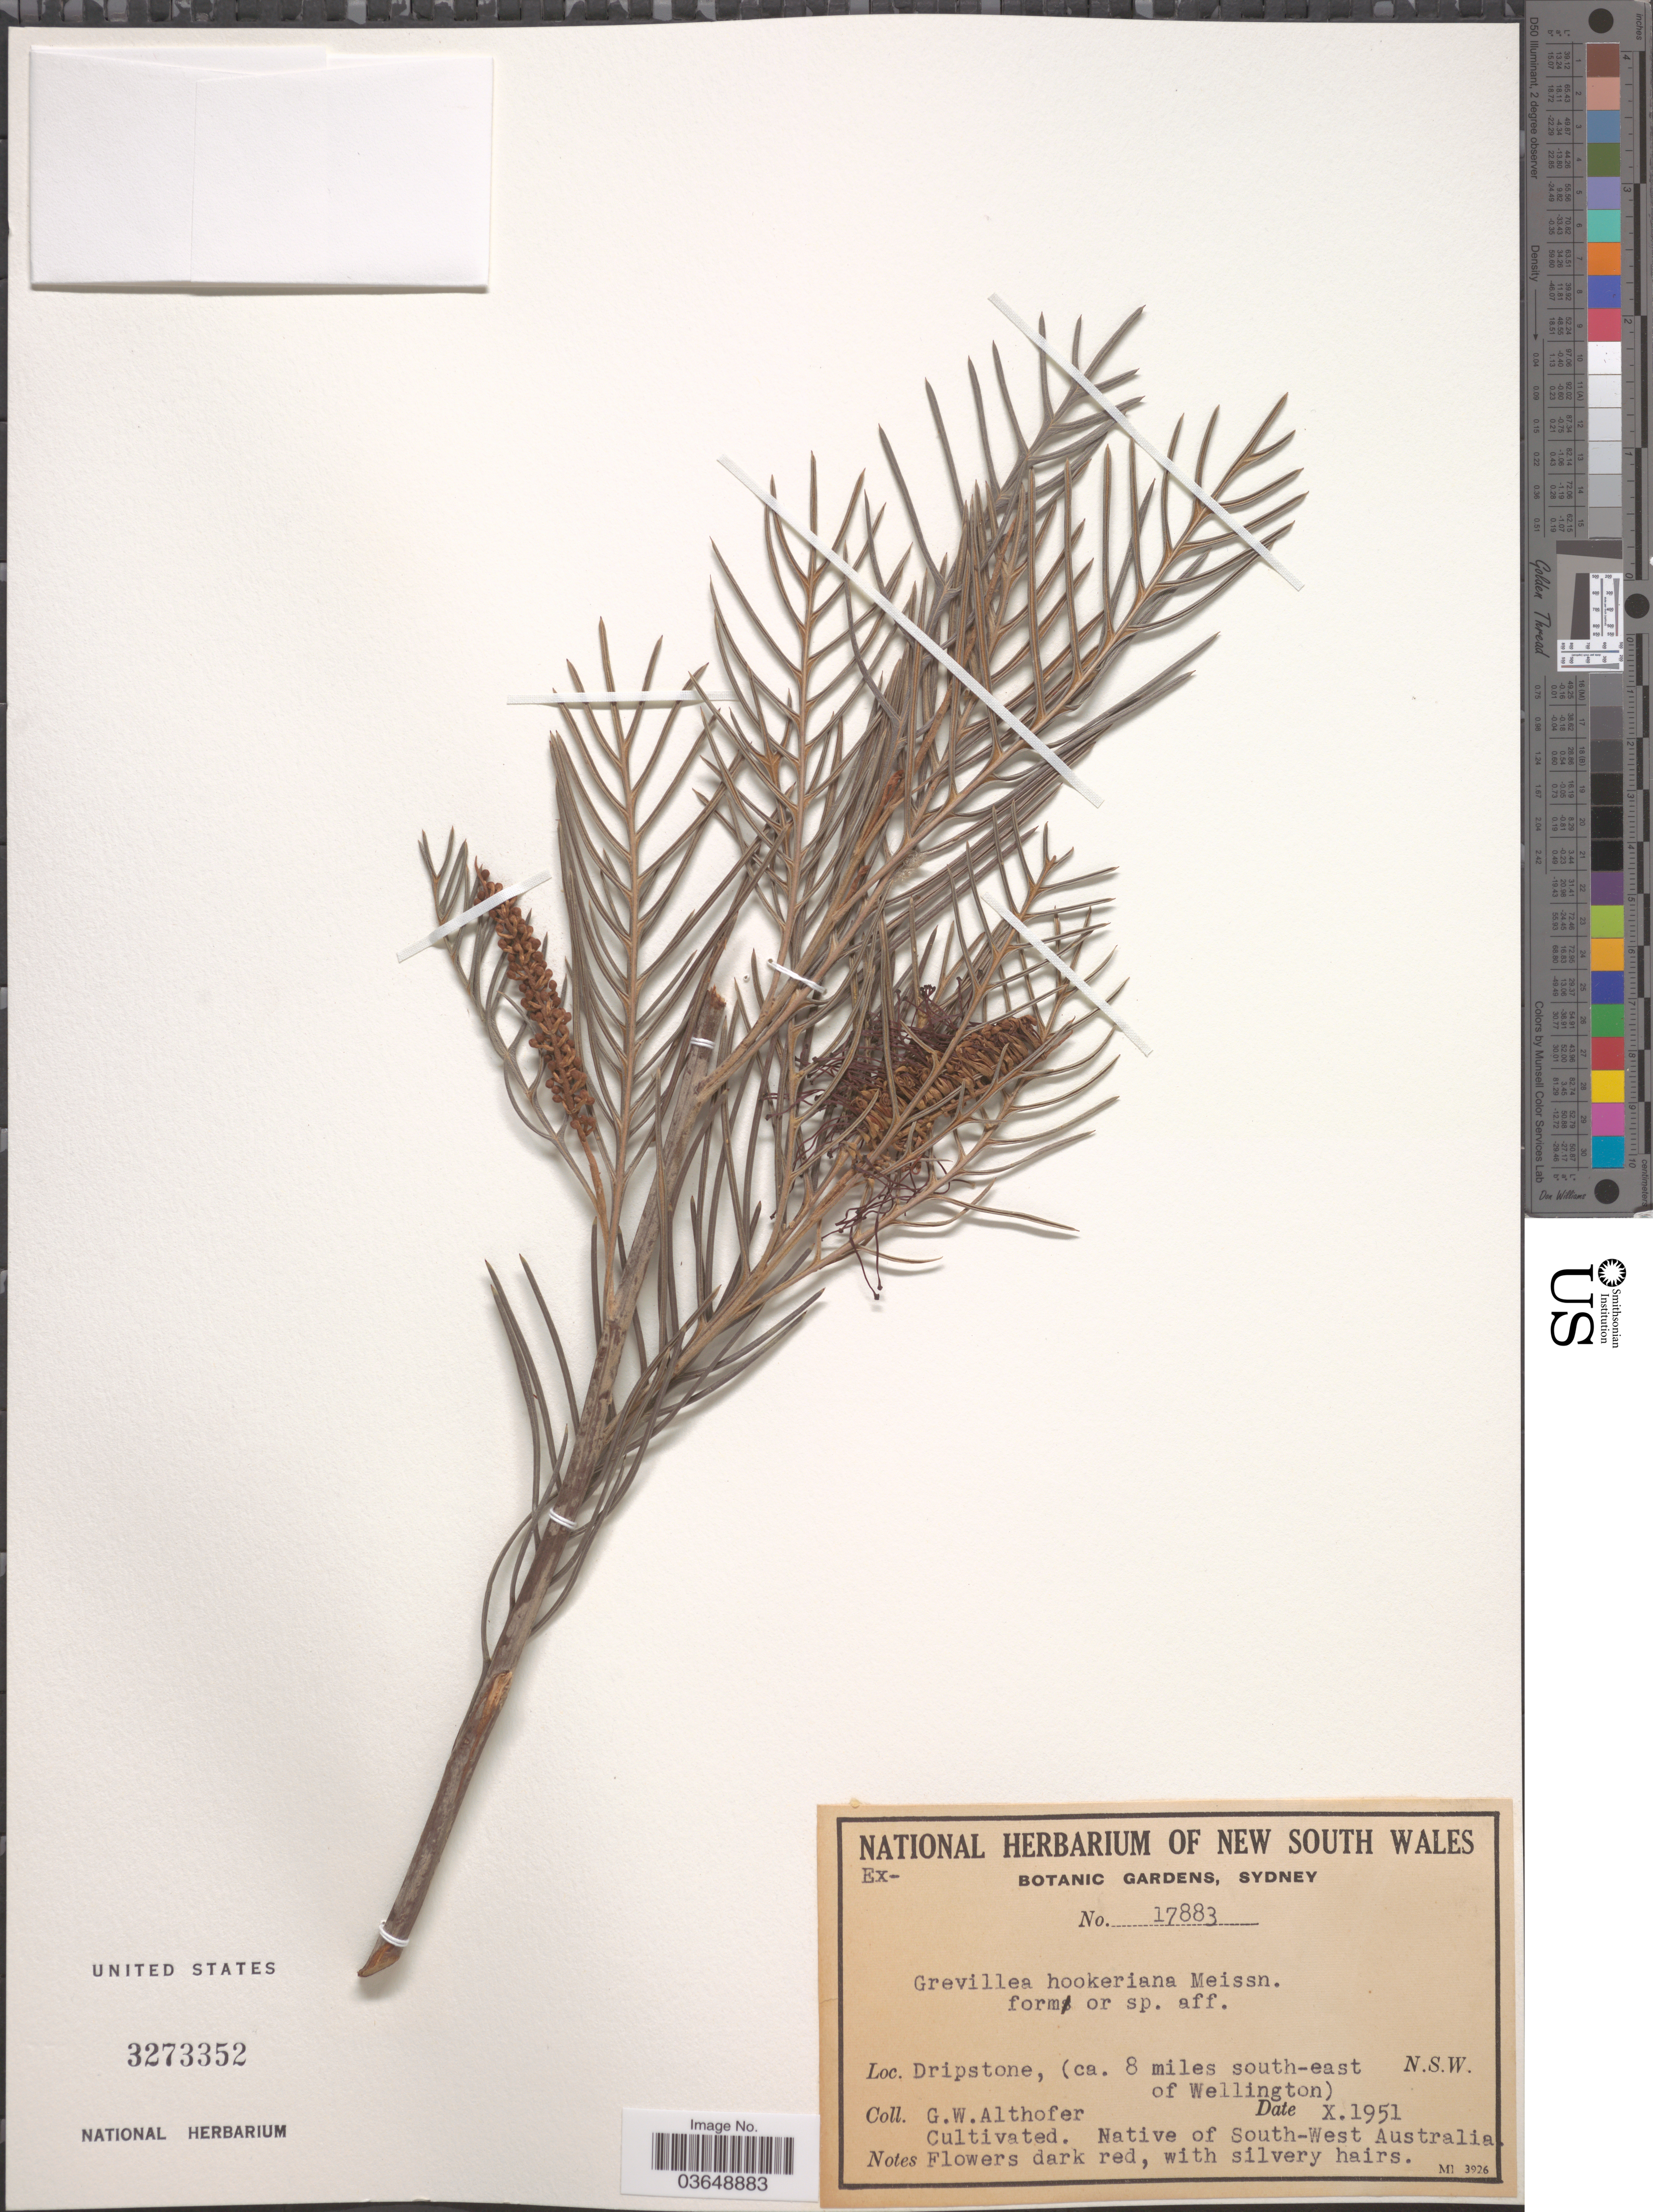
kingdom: Plantae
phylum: Tracheophyta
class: Magnoliopsida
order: Proteales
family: Proteaceae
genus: Grevillea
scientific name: Grevillea hookeriana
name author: Meisn.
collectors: G. Althofer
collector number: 17883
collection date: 1951-10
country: Australia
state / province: New South Wales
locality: Dripstone, (ca. 8 miles south-east of Wellington). Native of South-West Australia [unsure placement].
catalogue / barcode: US 3273352